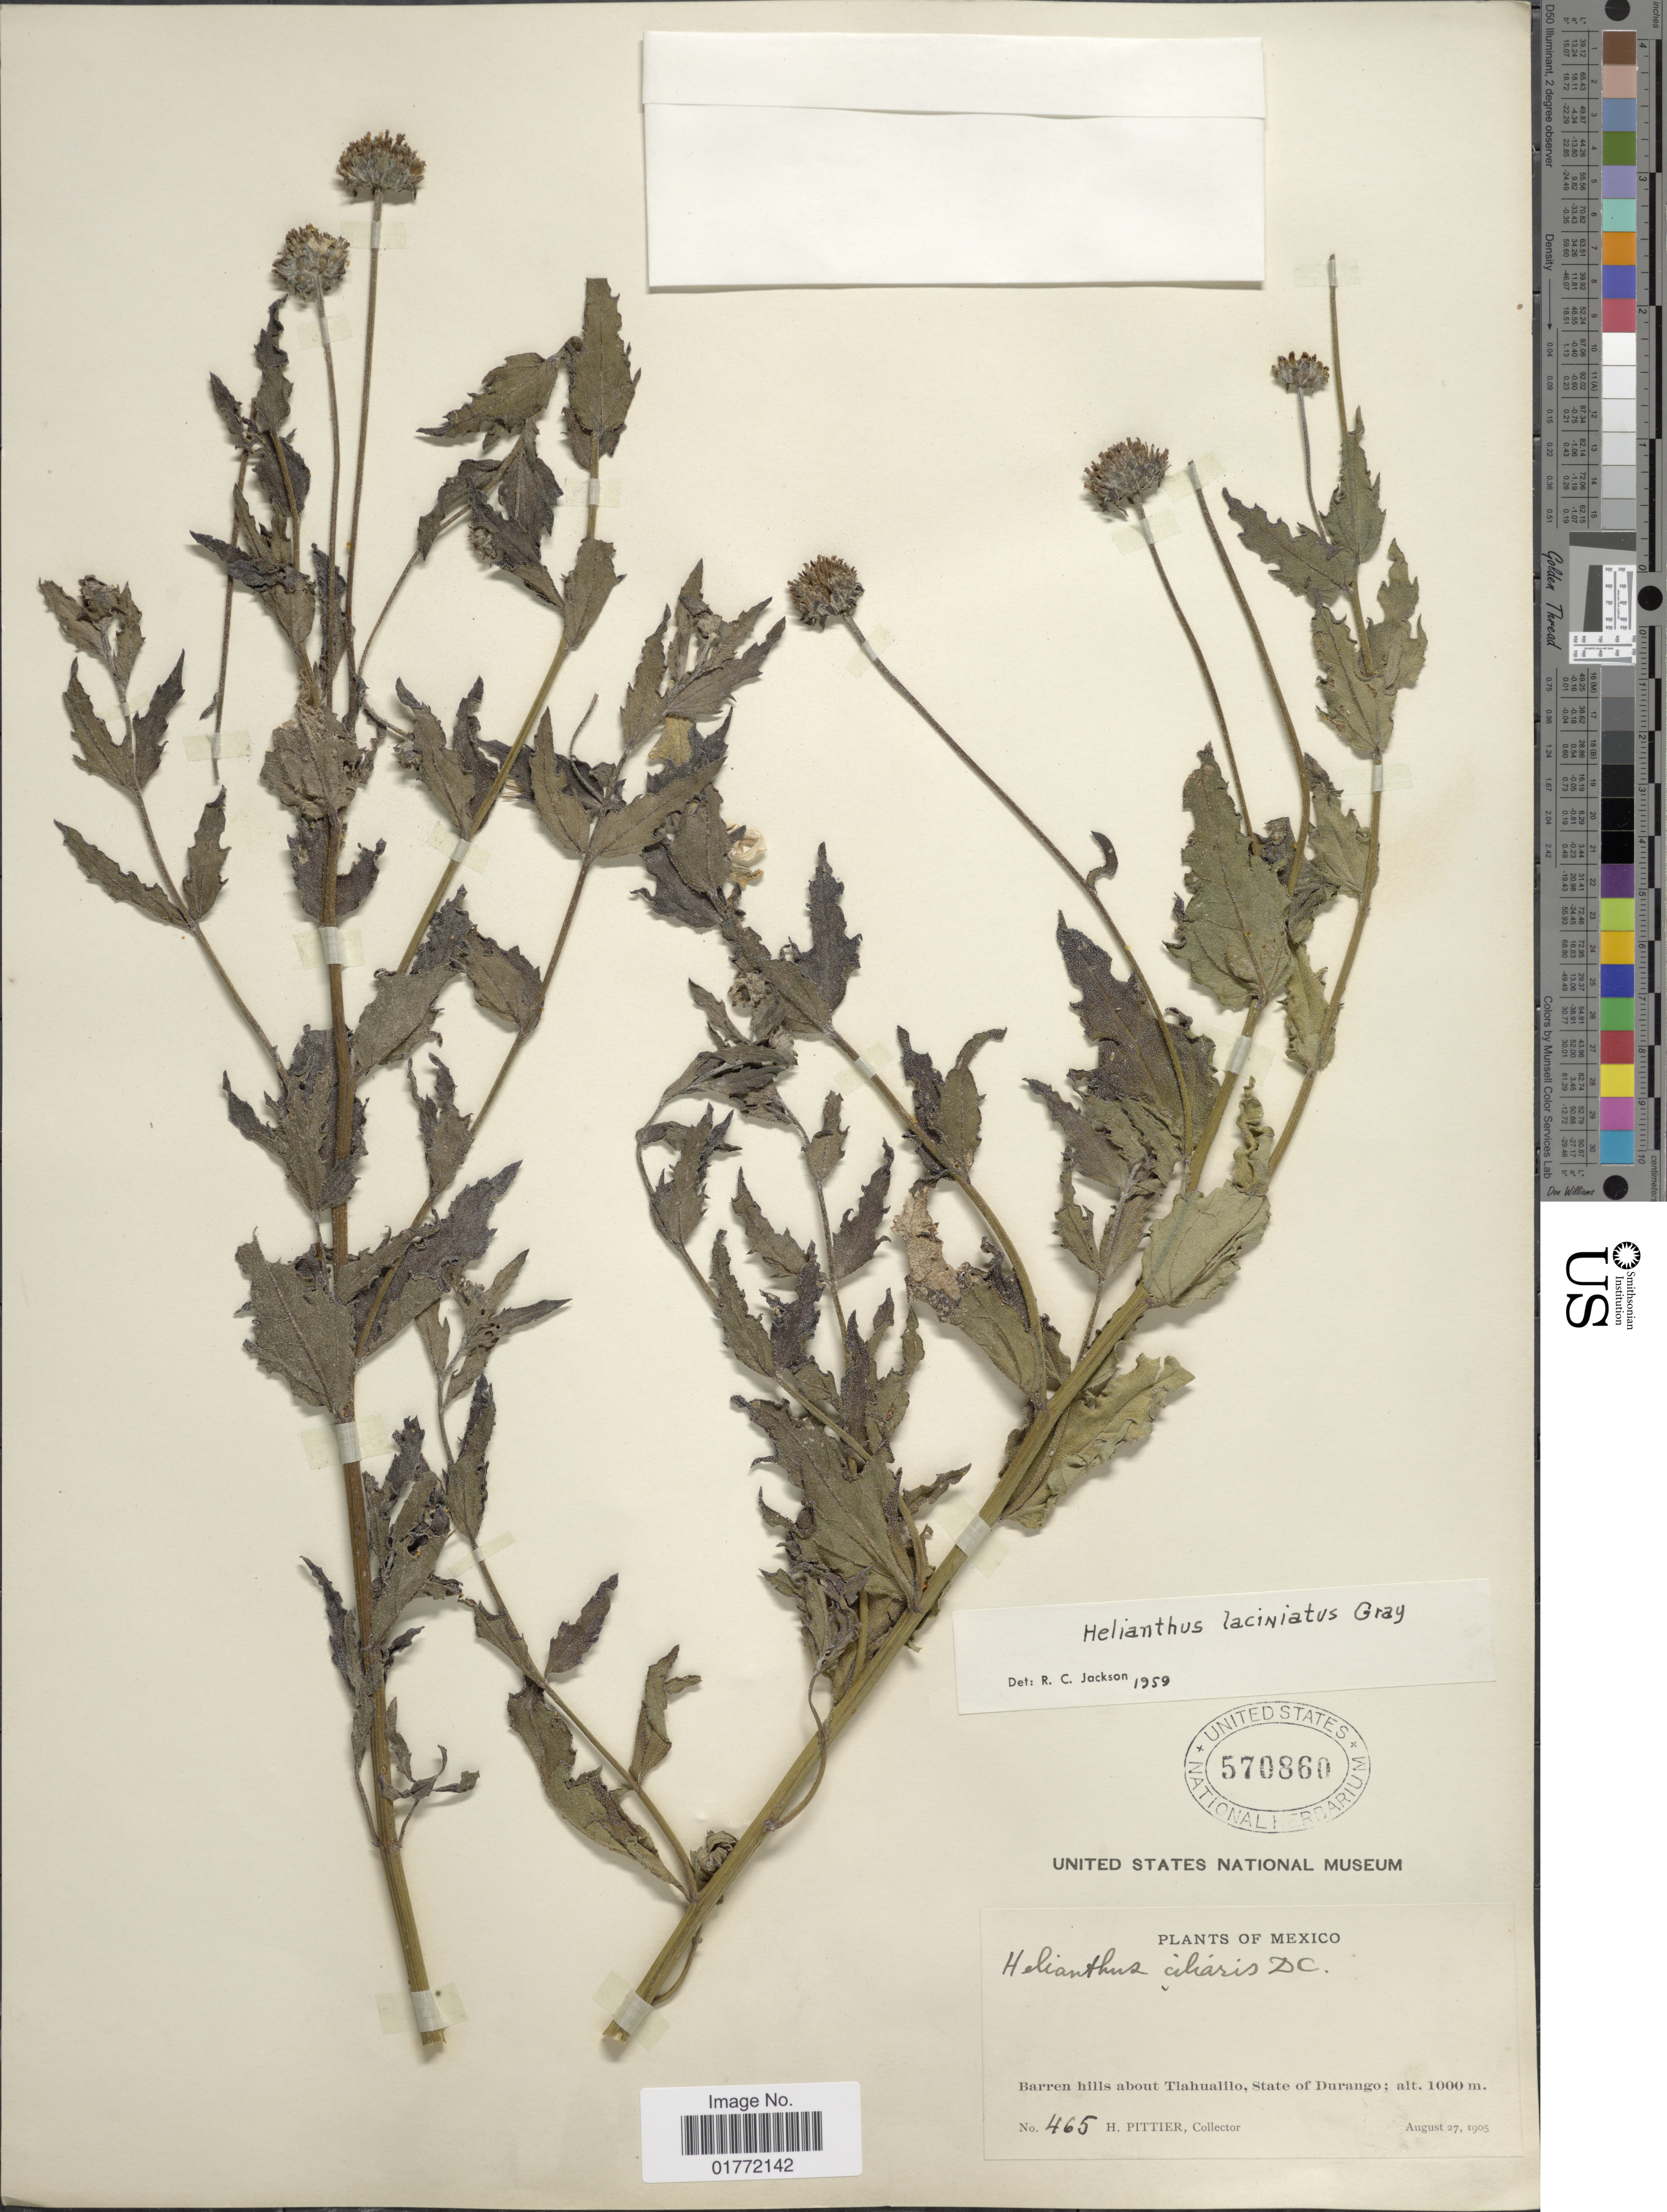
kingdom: Plantae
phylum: Tracheophyta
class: Magnoliopsida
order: Asterales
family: Asteraceae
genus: Helianthus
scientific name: Helianthus laciniatus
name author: A. Gray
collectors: H. F. Pittier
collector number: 465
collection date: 1905-08-27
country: Mexico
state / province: Durango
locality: Barren hills about Tiahualilo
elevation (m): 1000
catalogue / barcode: US 570860